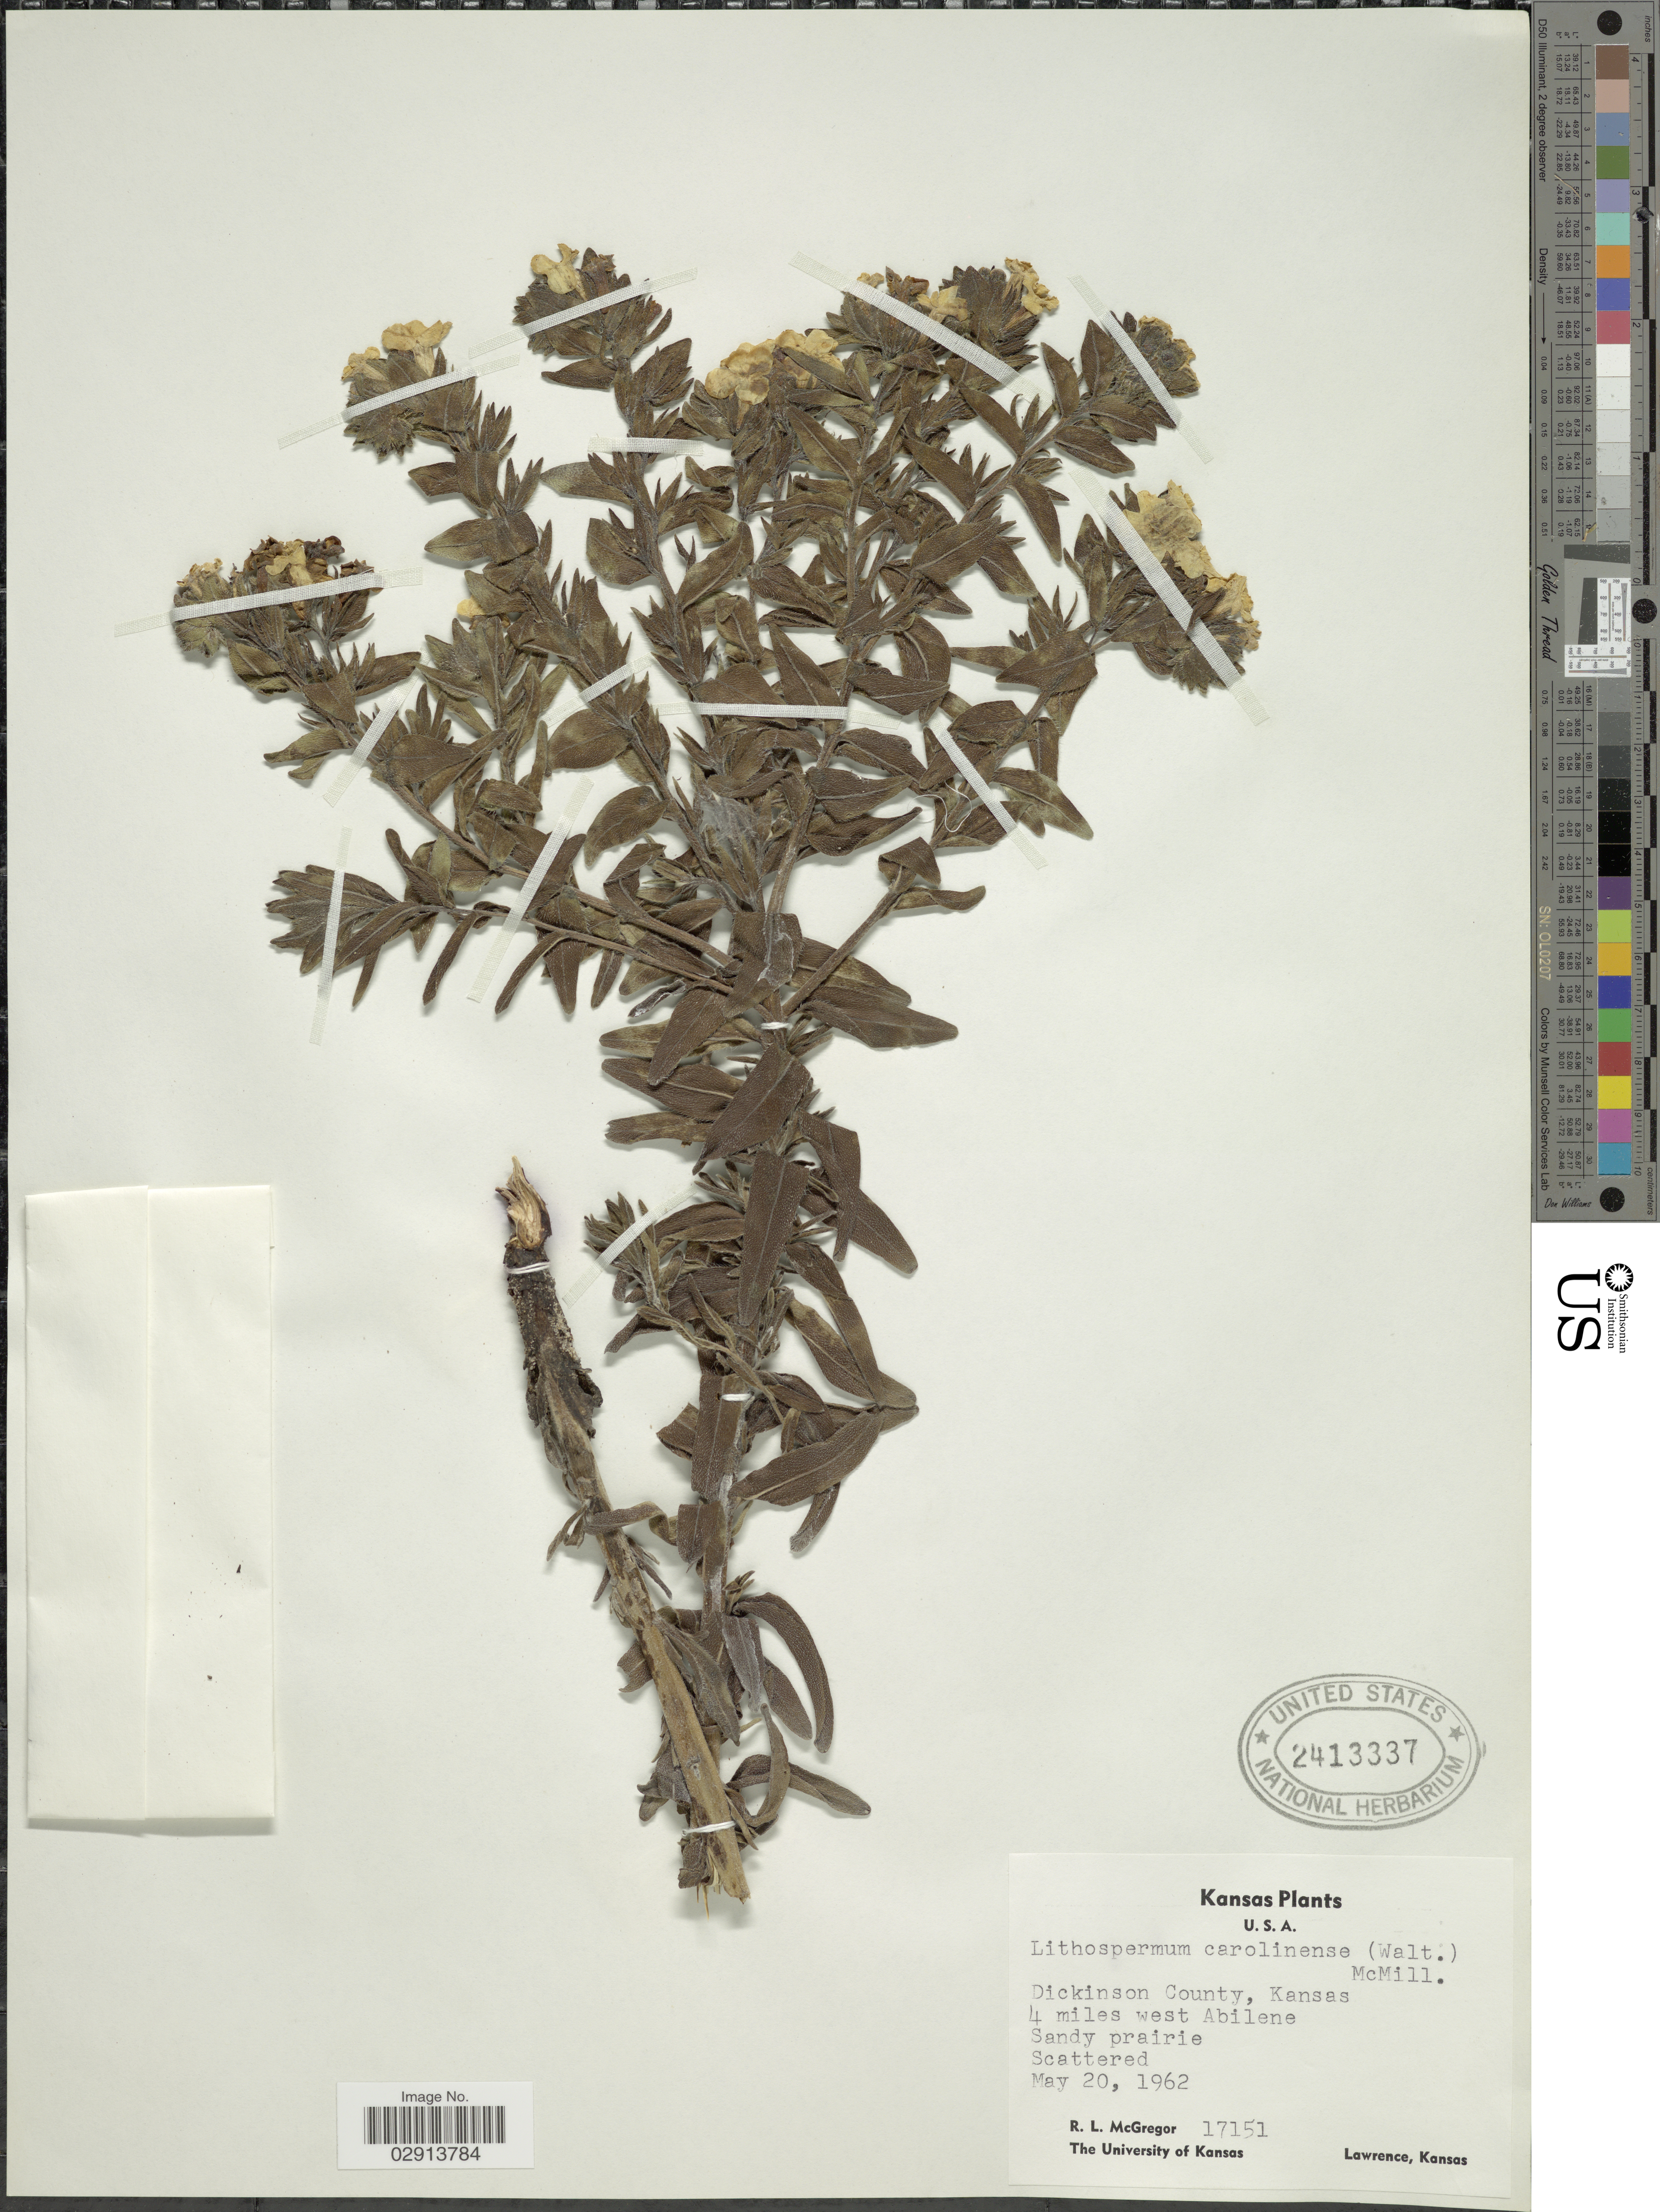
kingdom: Plantae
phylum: Tracheophyta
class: Magnoliopsida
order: Boraginales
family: Boraginaceae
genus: Lithospermum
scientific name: Lithospermum caroliniense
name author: (J.F. Gmel.) MacMill.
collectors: R. McGregor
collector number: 17151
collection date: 1962-05-20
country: United States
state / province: Kansas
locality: Dickinson County, 4 miles west Abilene.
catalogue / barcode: US 2413337